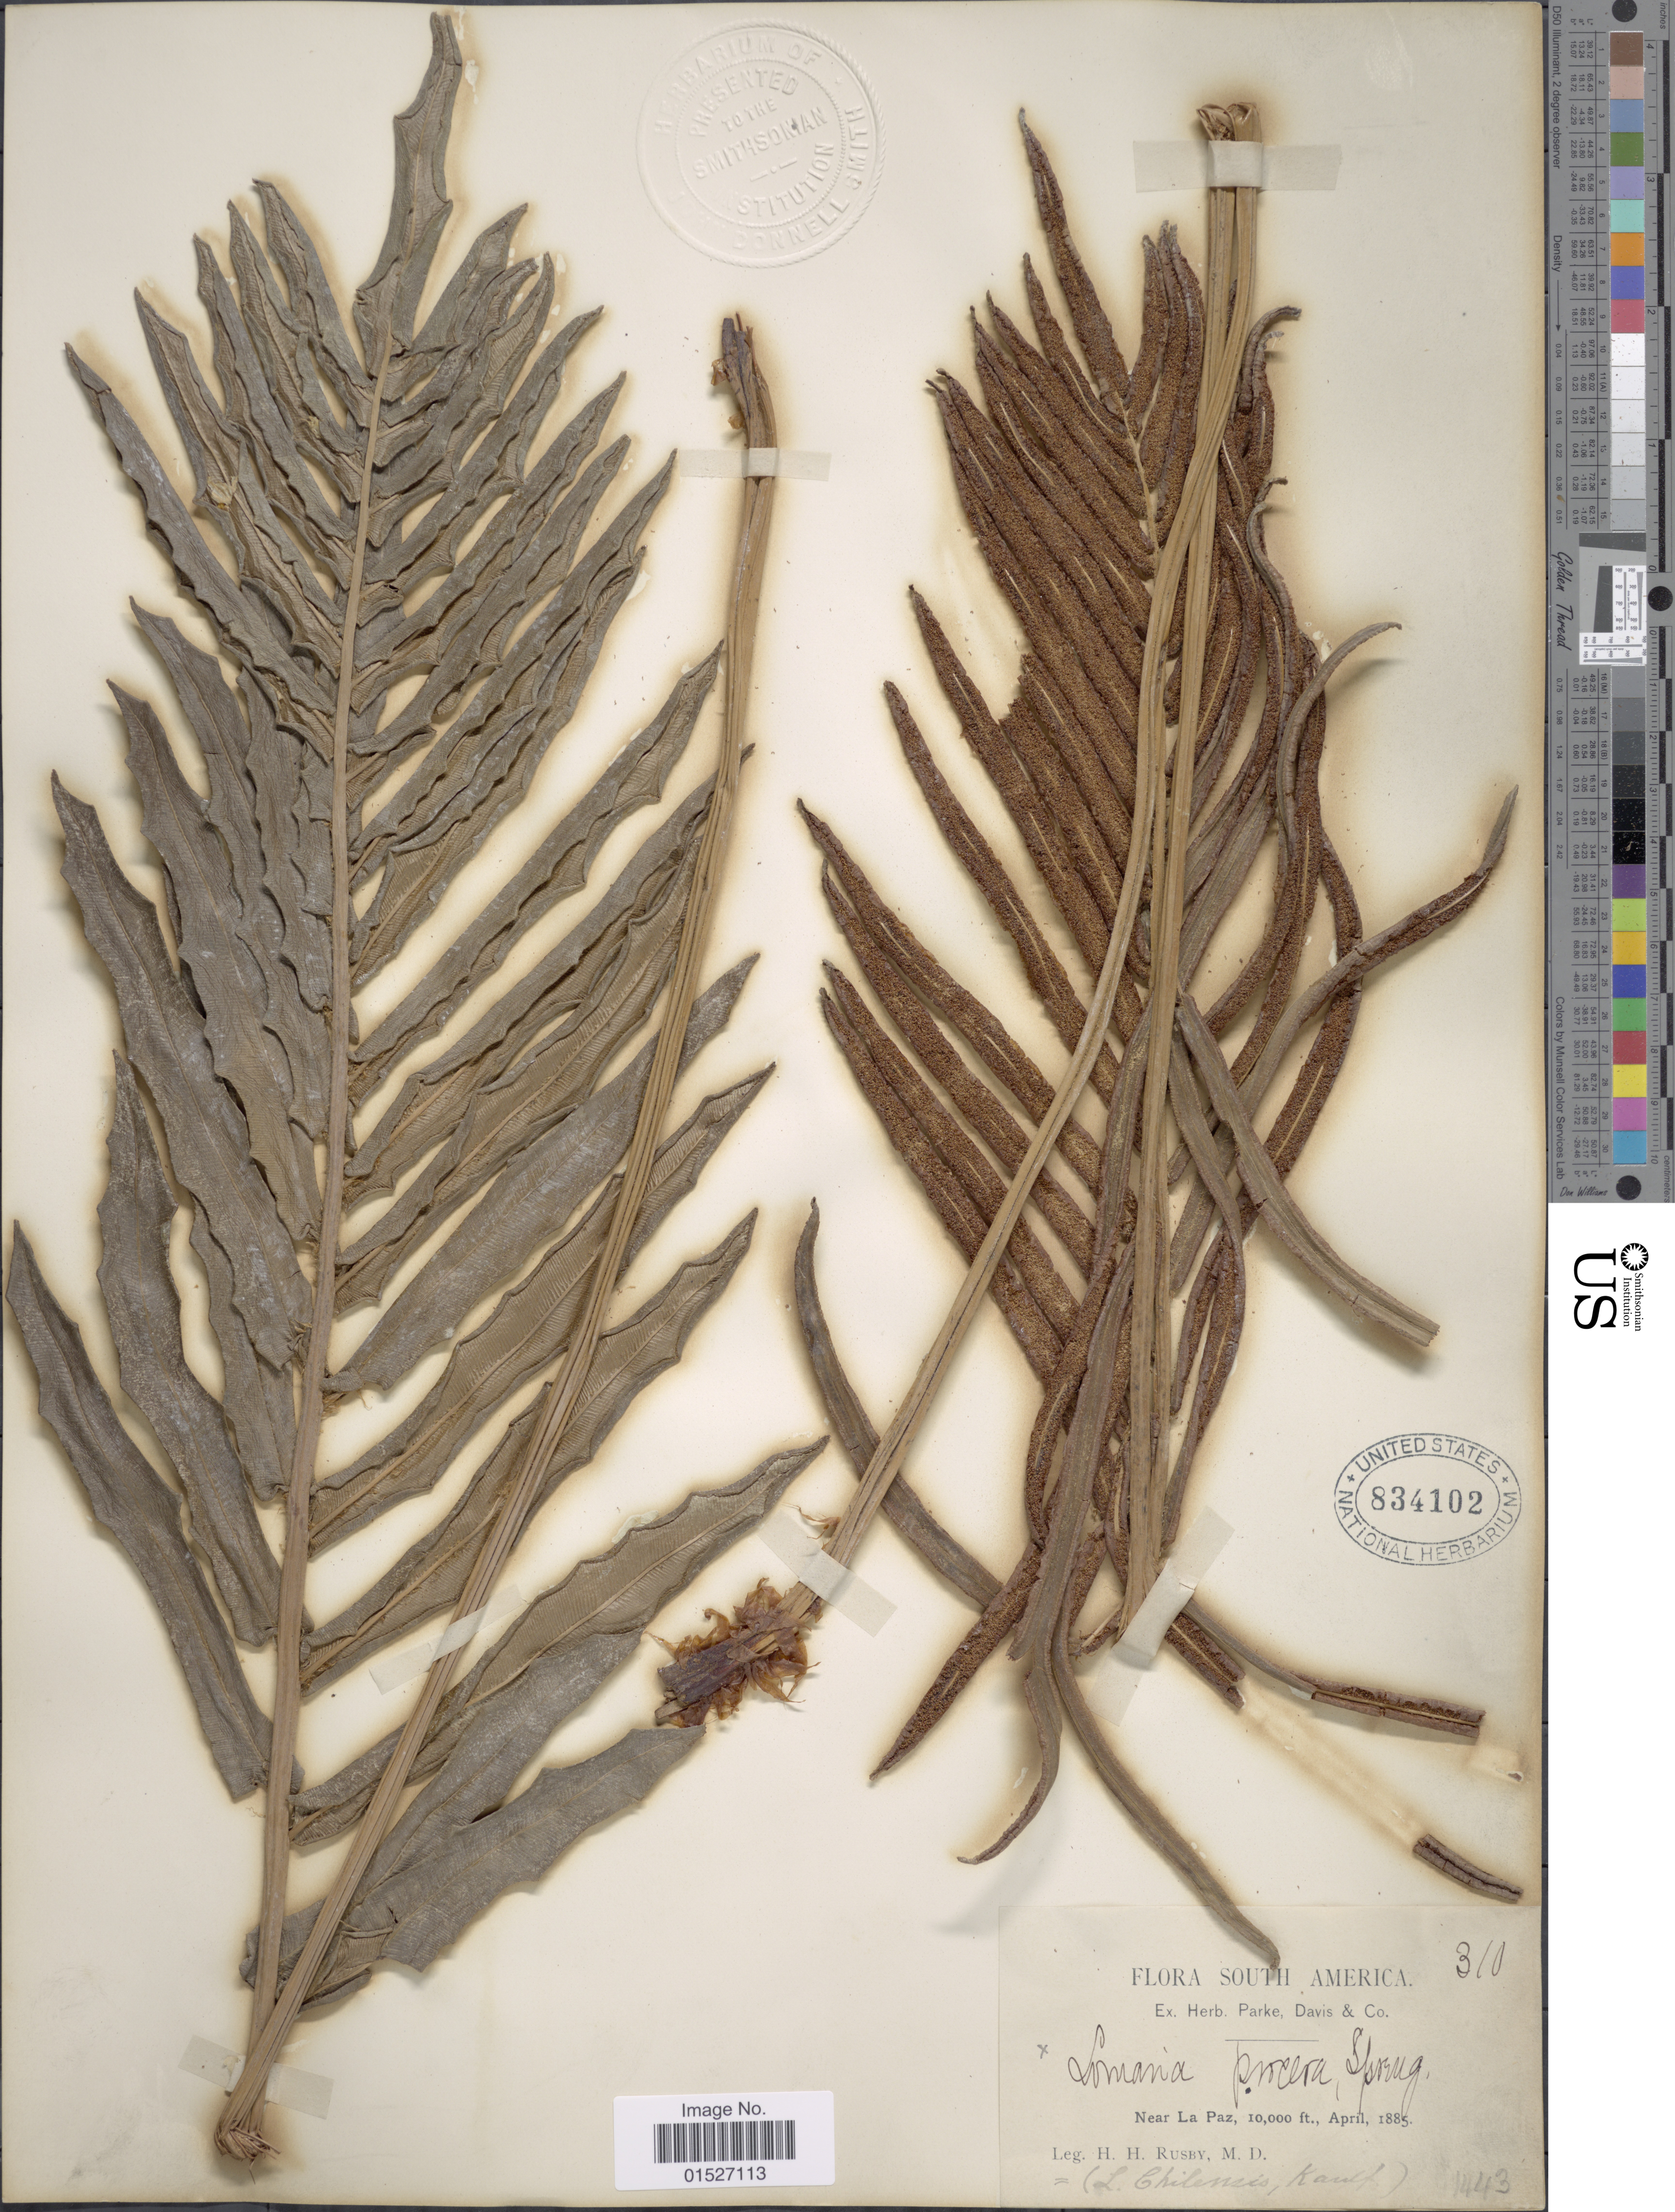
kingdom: Plantae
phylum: Tracheophyta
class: Polypodiopsida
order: Polypodiales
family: Blechnaceae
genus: Blechnum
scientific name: Blechnum sp.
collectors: H. H. Rusby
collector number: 310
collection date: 1885-04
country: Bolivia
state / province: La Paz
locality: Near La Paz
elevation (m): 3048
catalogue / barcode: US 834102